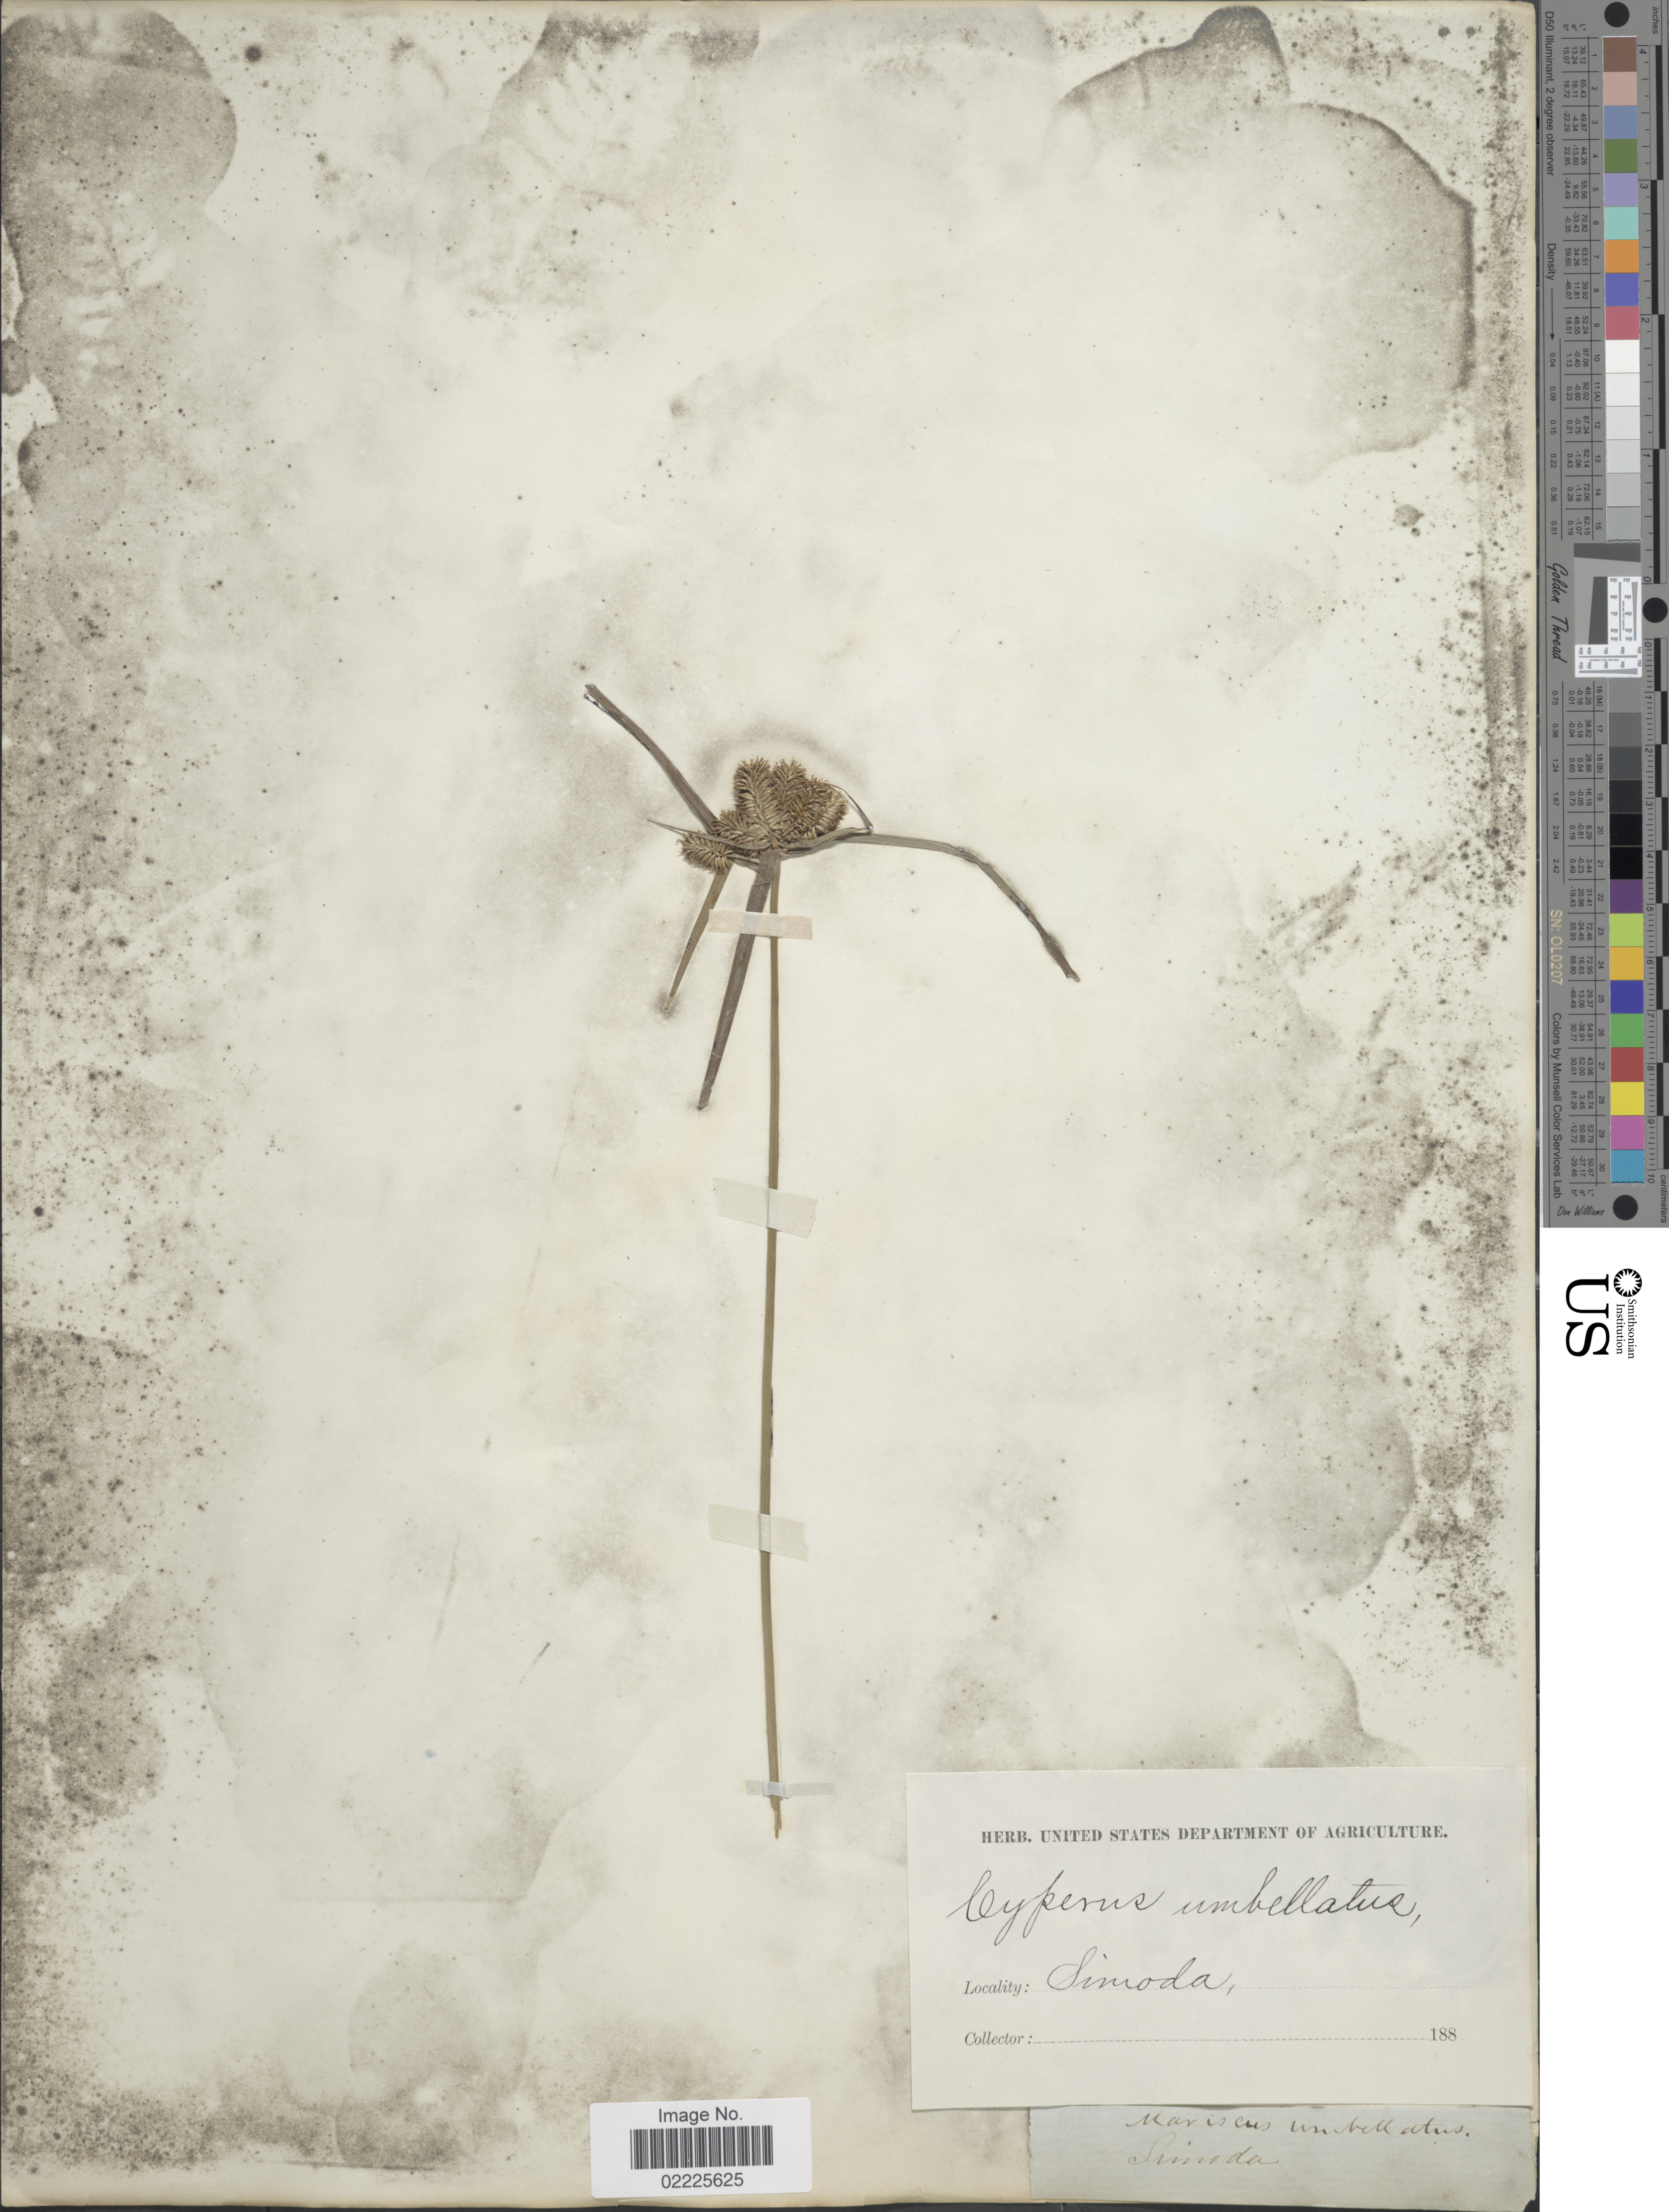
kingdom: Plantae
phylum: Tracheophyta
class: Liliopsida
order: Poales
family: Cyperaceae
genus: Cyperus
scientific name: Cyperus cyperinus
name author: (Retz.) Valck. Sur.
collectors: Facchini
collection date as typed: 188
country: Japan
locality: Simoda